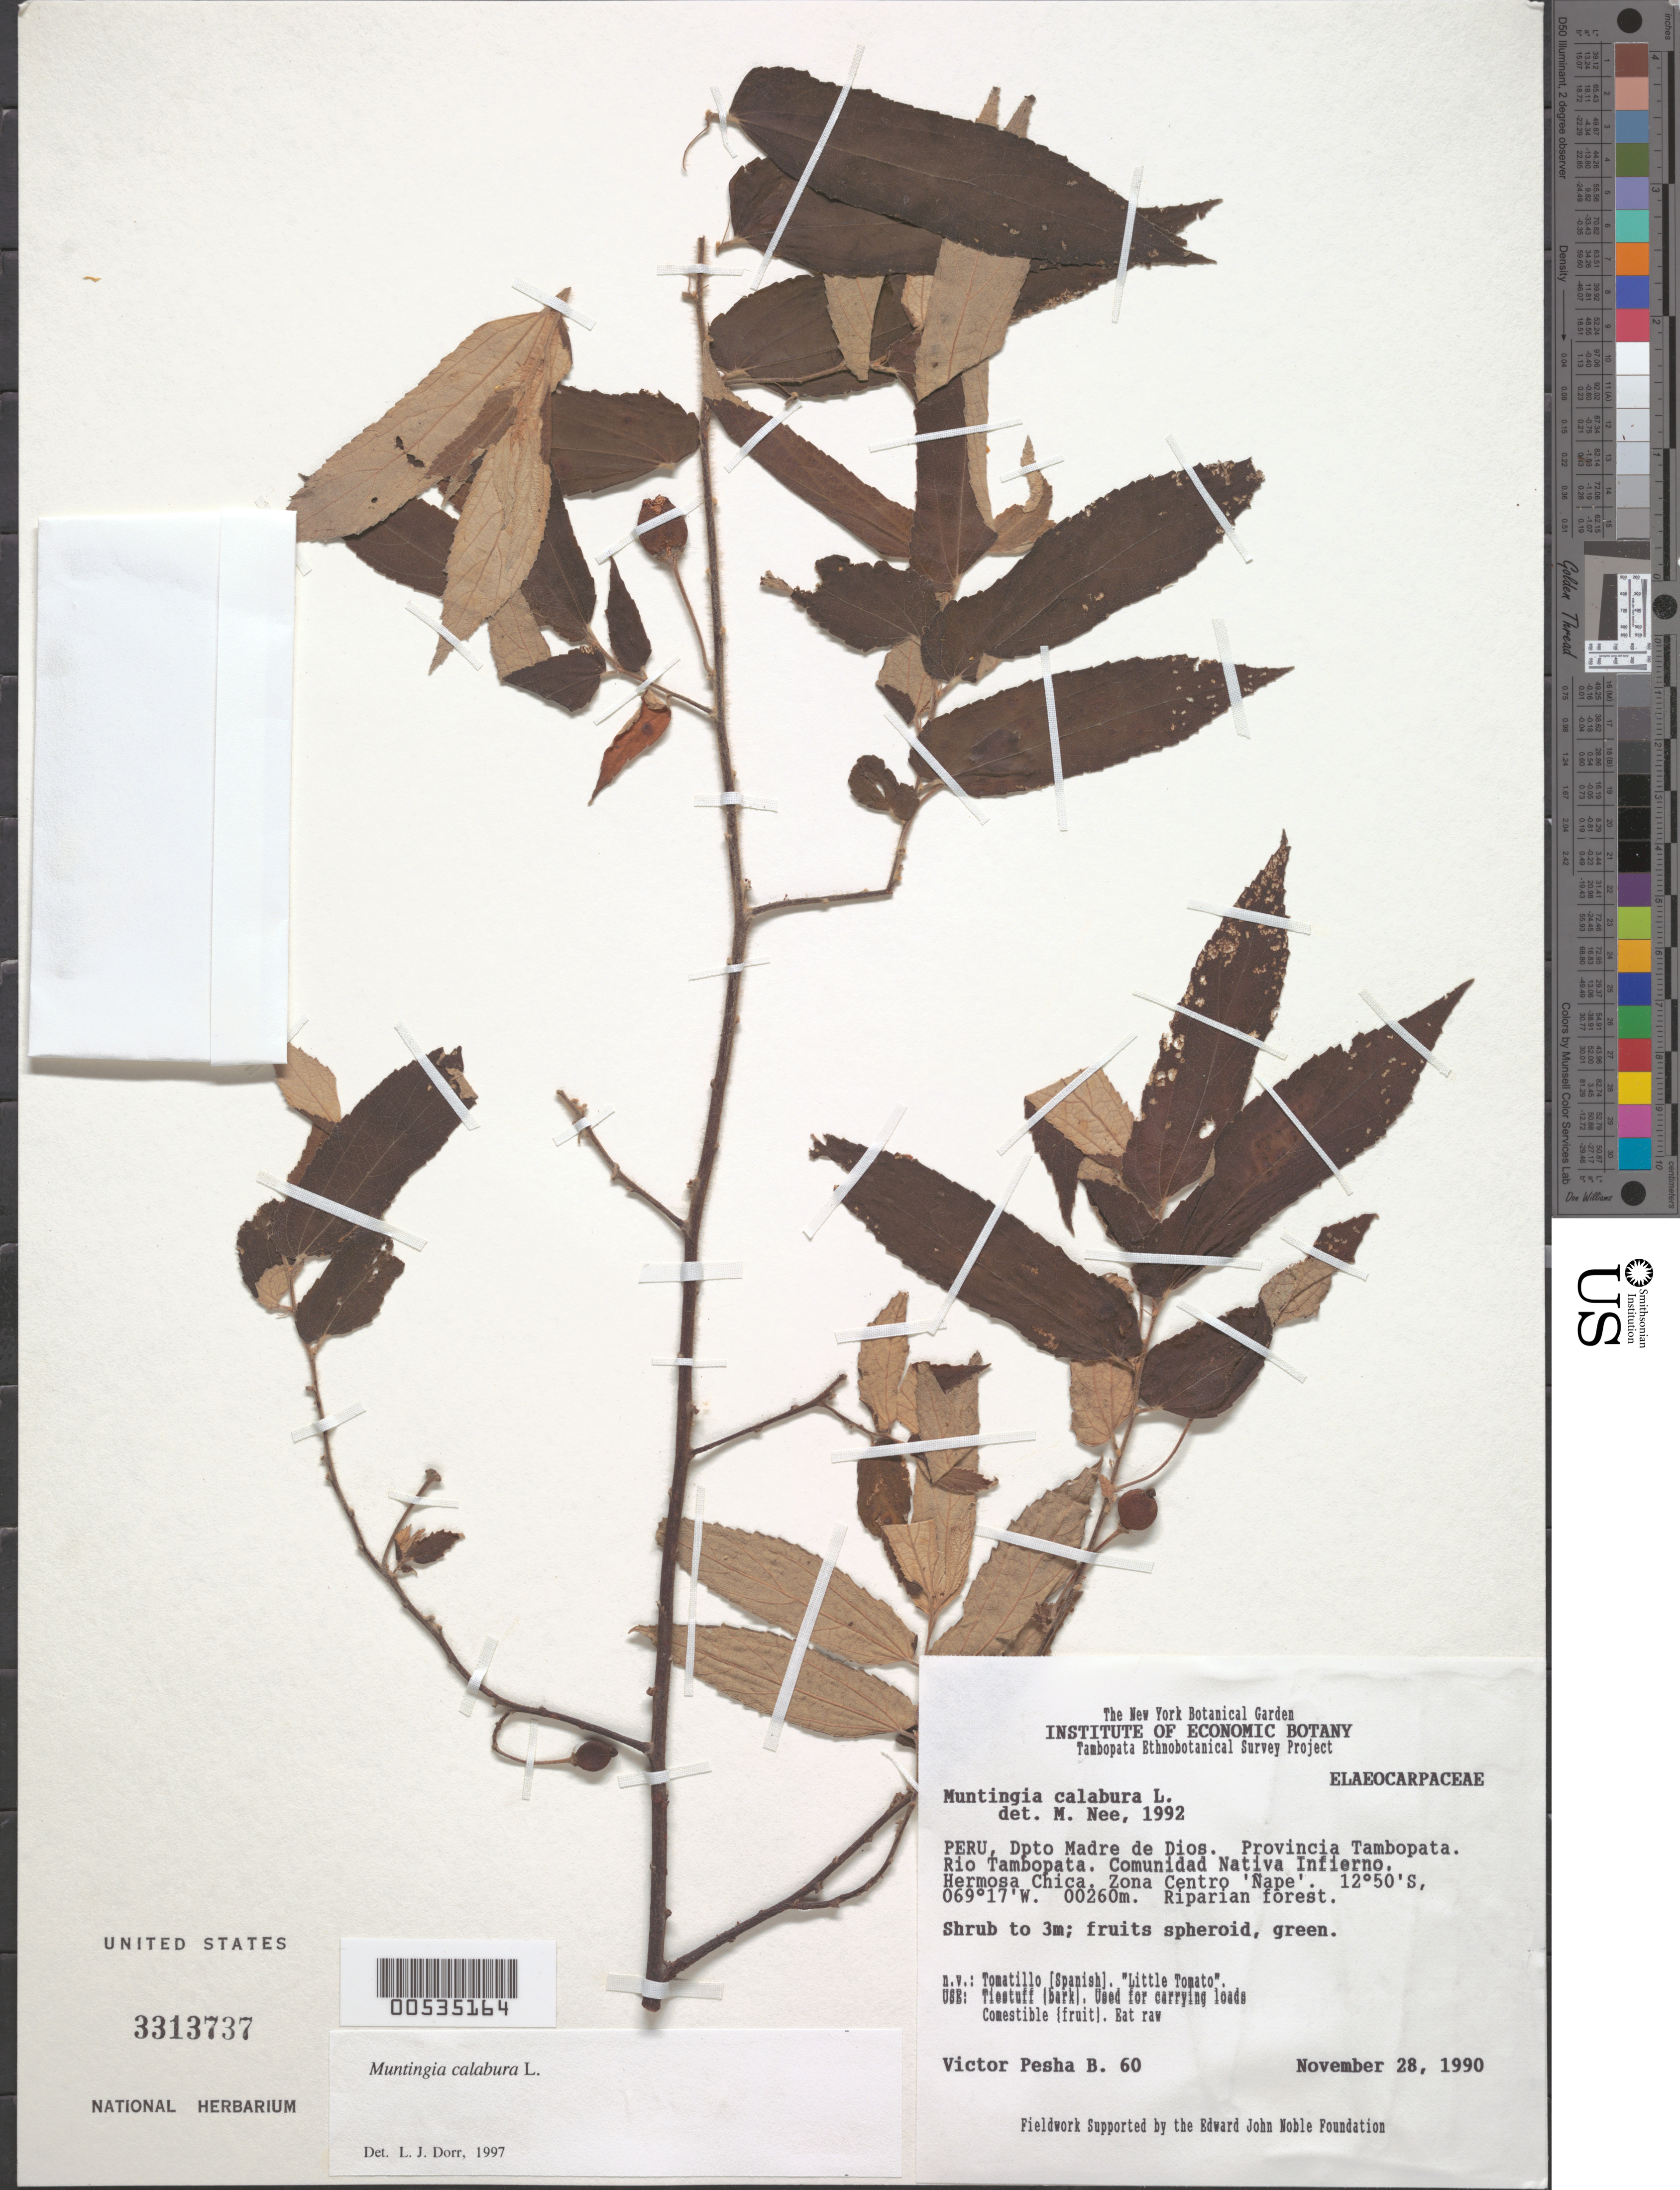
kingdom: Plantae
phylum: Tracheophyta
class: Magnoliopsida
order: Malvales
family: Muntingiaceae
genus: Muntingia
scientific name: Muntingia calabura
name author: L.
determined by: Nee, Michael H.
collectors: V. Pesha B.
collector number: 60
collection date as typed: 28 Nov 1990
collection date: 1990-11-28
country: Peru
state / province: Madre de Dios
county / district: Tambopata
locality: Rio Tambopata. Comunidad Nativa Infierno. Hermosa Chica. Zona Centro 'Nape'.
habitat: Riparian forest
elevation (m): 260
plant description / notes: Common name: Tomatillo; Common name: Little Tomato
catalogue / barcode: US 3313737